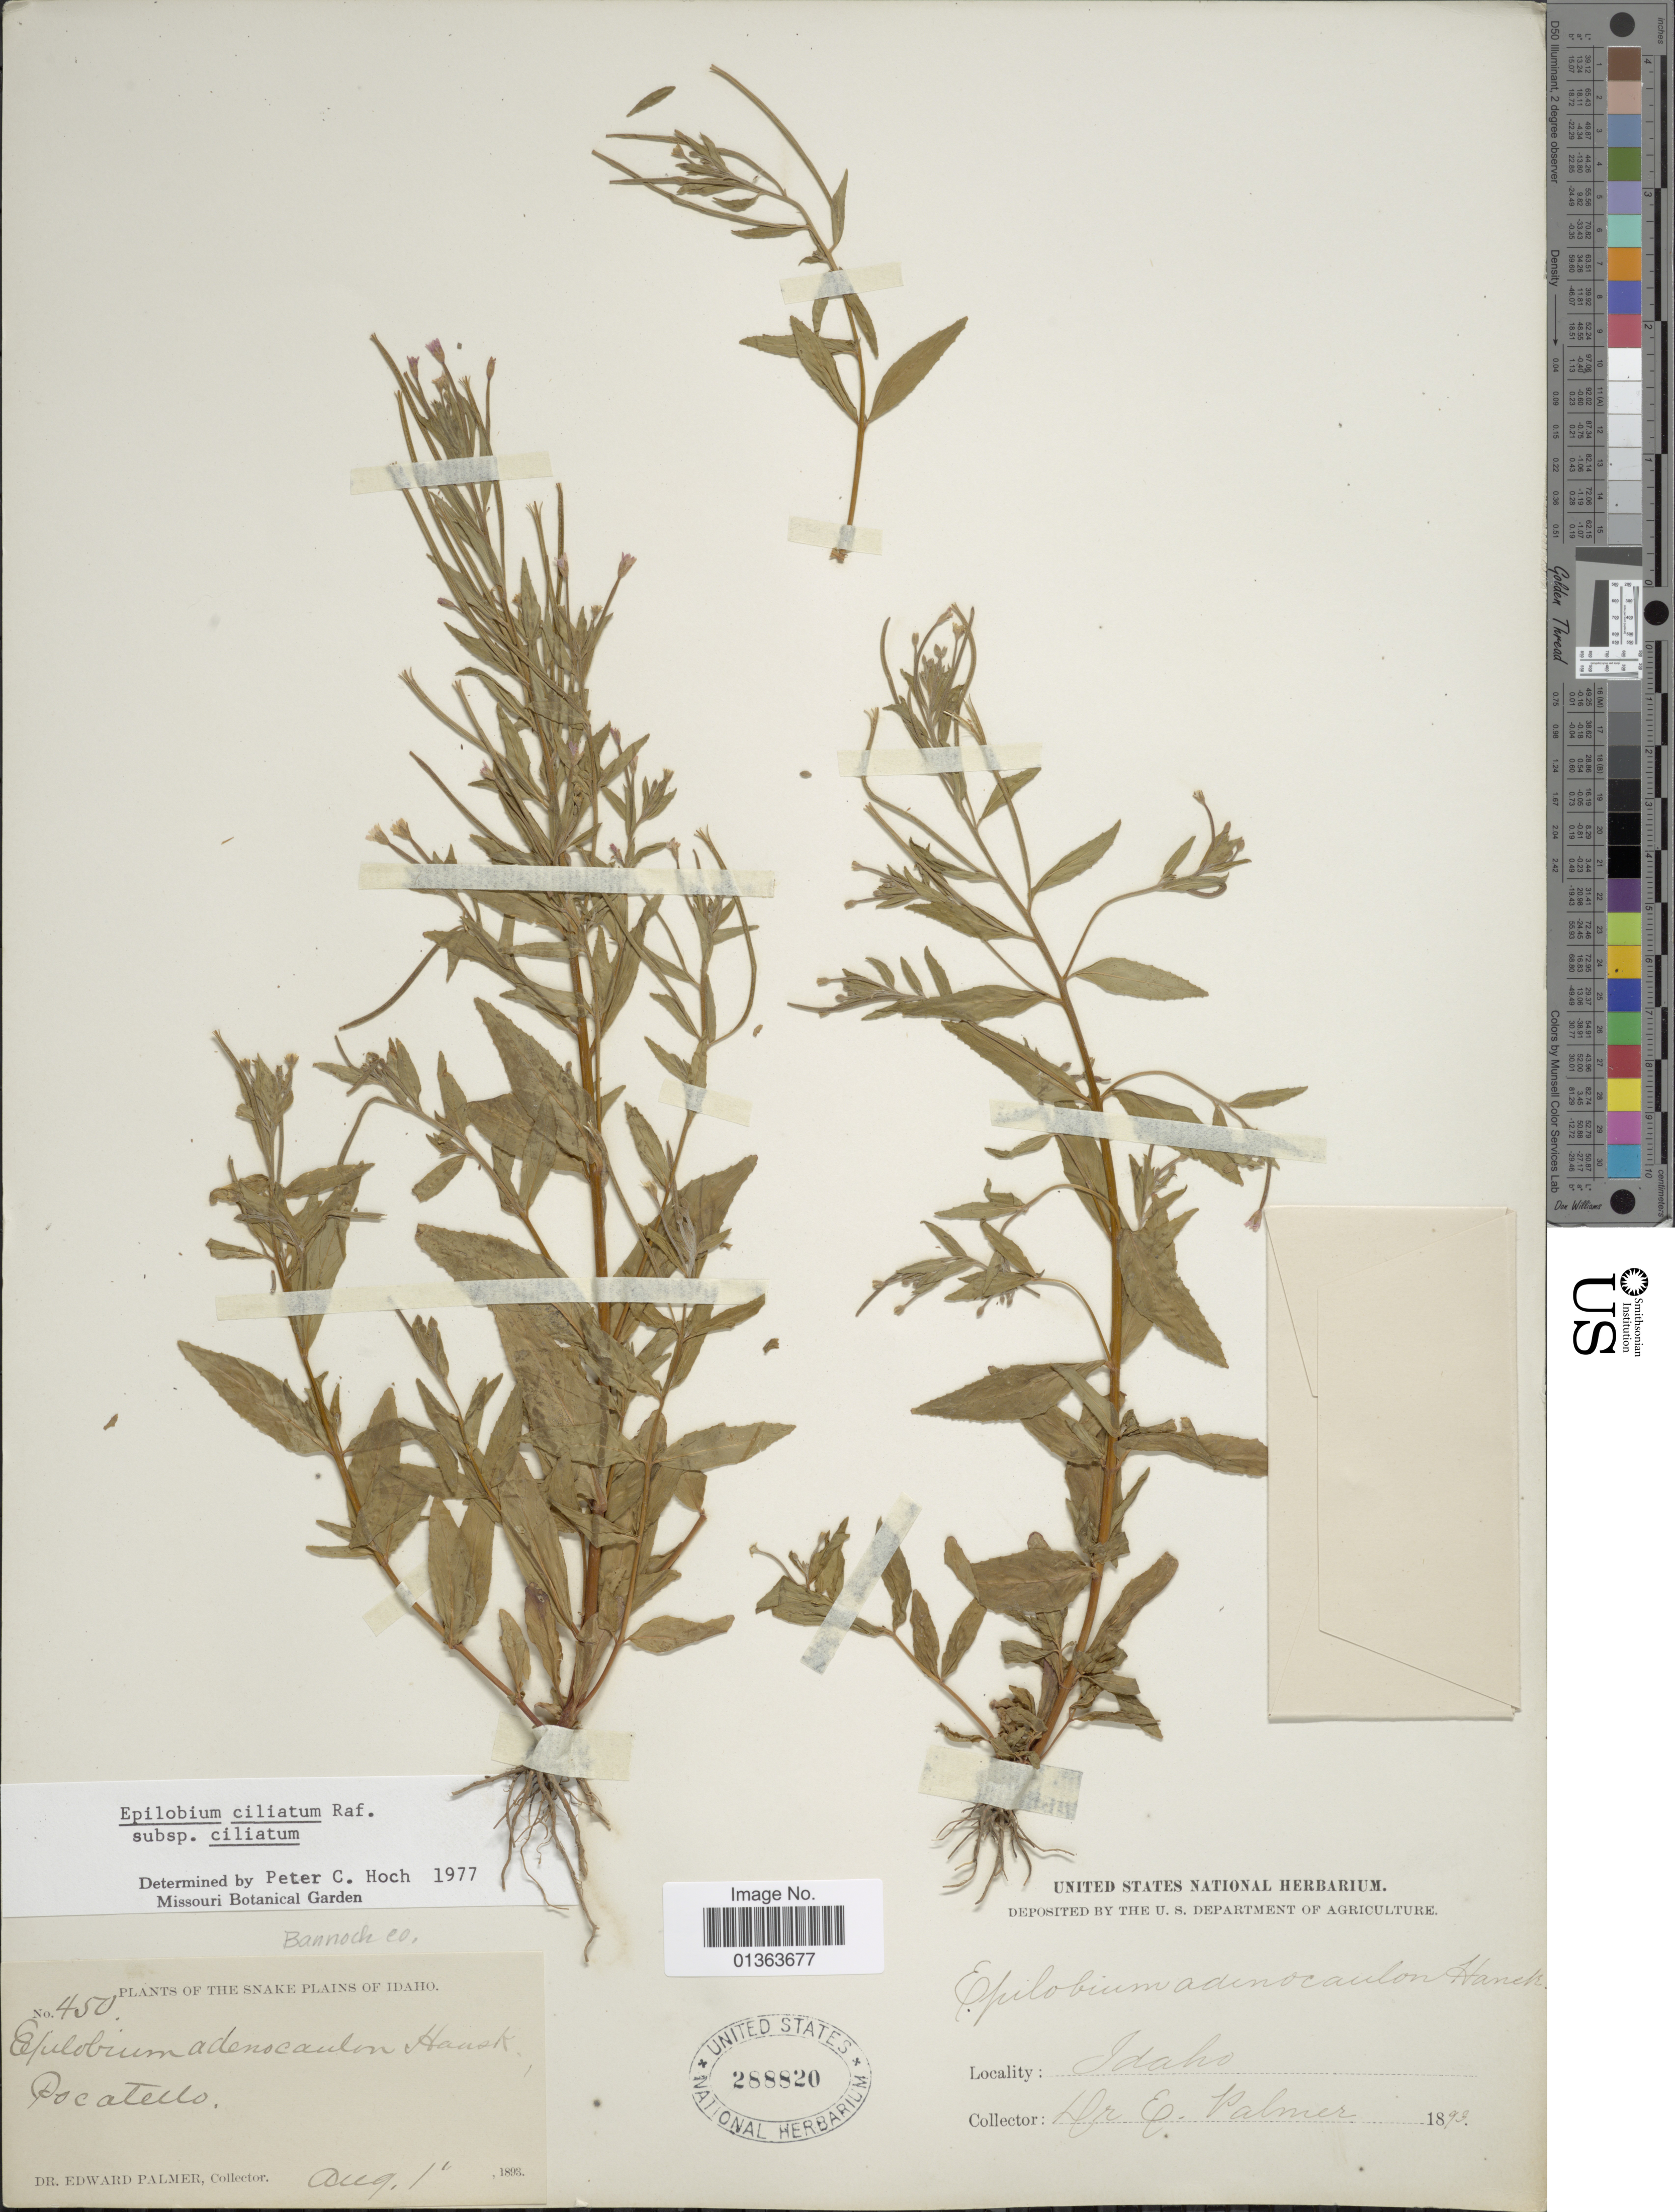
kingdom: Plantae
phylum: Tracheophyta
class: Magnoliopsida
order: Myrtales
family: Onagraceae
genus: Epilobium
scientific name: Epilobium ciliatum subsp. ciliatum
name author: Raf.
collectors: E. Palmer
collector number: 450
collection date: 1893-08-01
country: United States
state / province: Idaho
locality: Snake Plains. Pocatello.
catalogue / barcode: US 288820